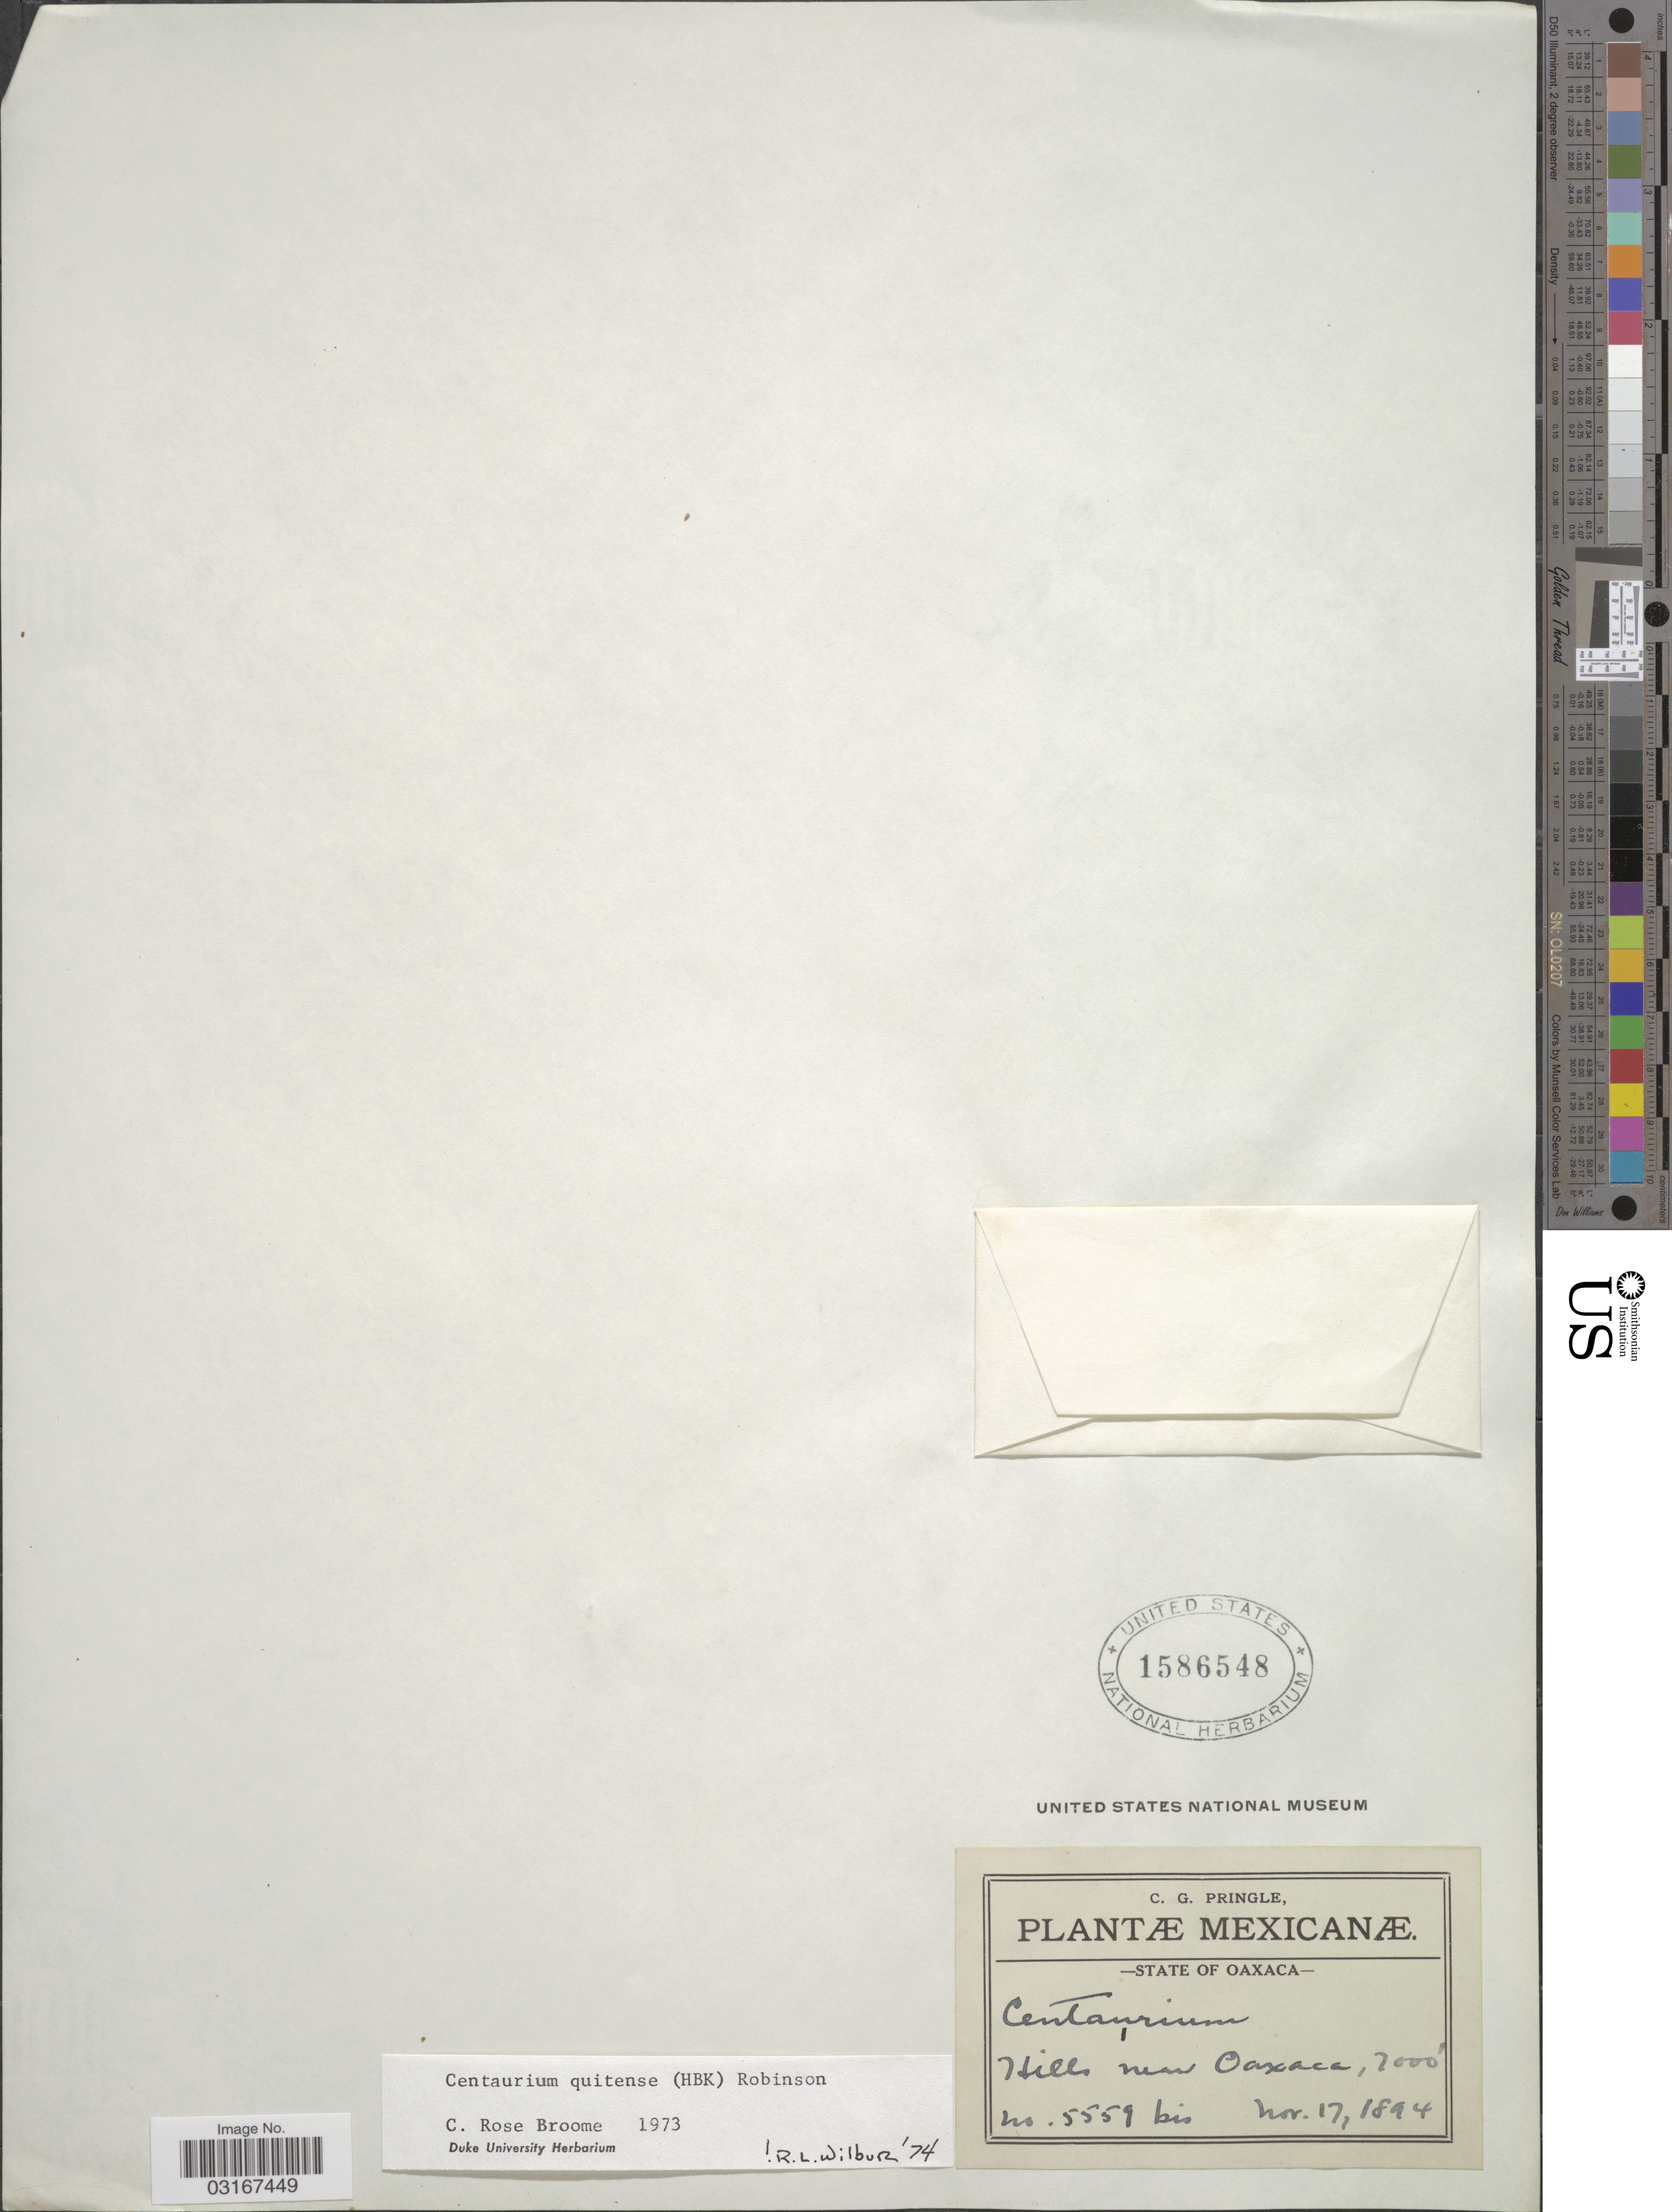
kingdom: Plantae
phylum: Tracheophyta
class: Magnoliopsida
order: Gentianales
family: Gentianaceae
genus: Centaurium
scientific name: Centaurium quitense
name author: (Kunth) B.L. Rob.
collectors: C. G. Pringle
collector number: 5559bis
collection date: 1894-11-17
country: Mexico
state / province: Oaxaca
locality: Hills near Oaxaca.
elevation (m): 2134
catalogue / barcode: US 1586548